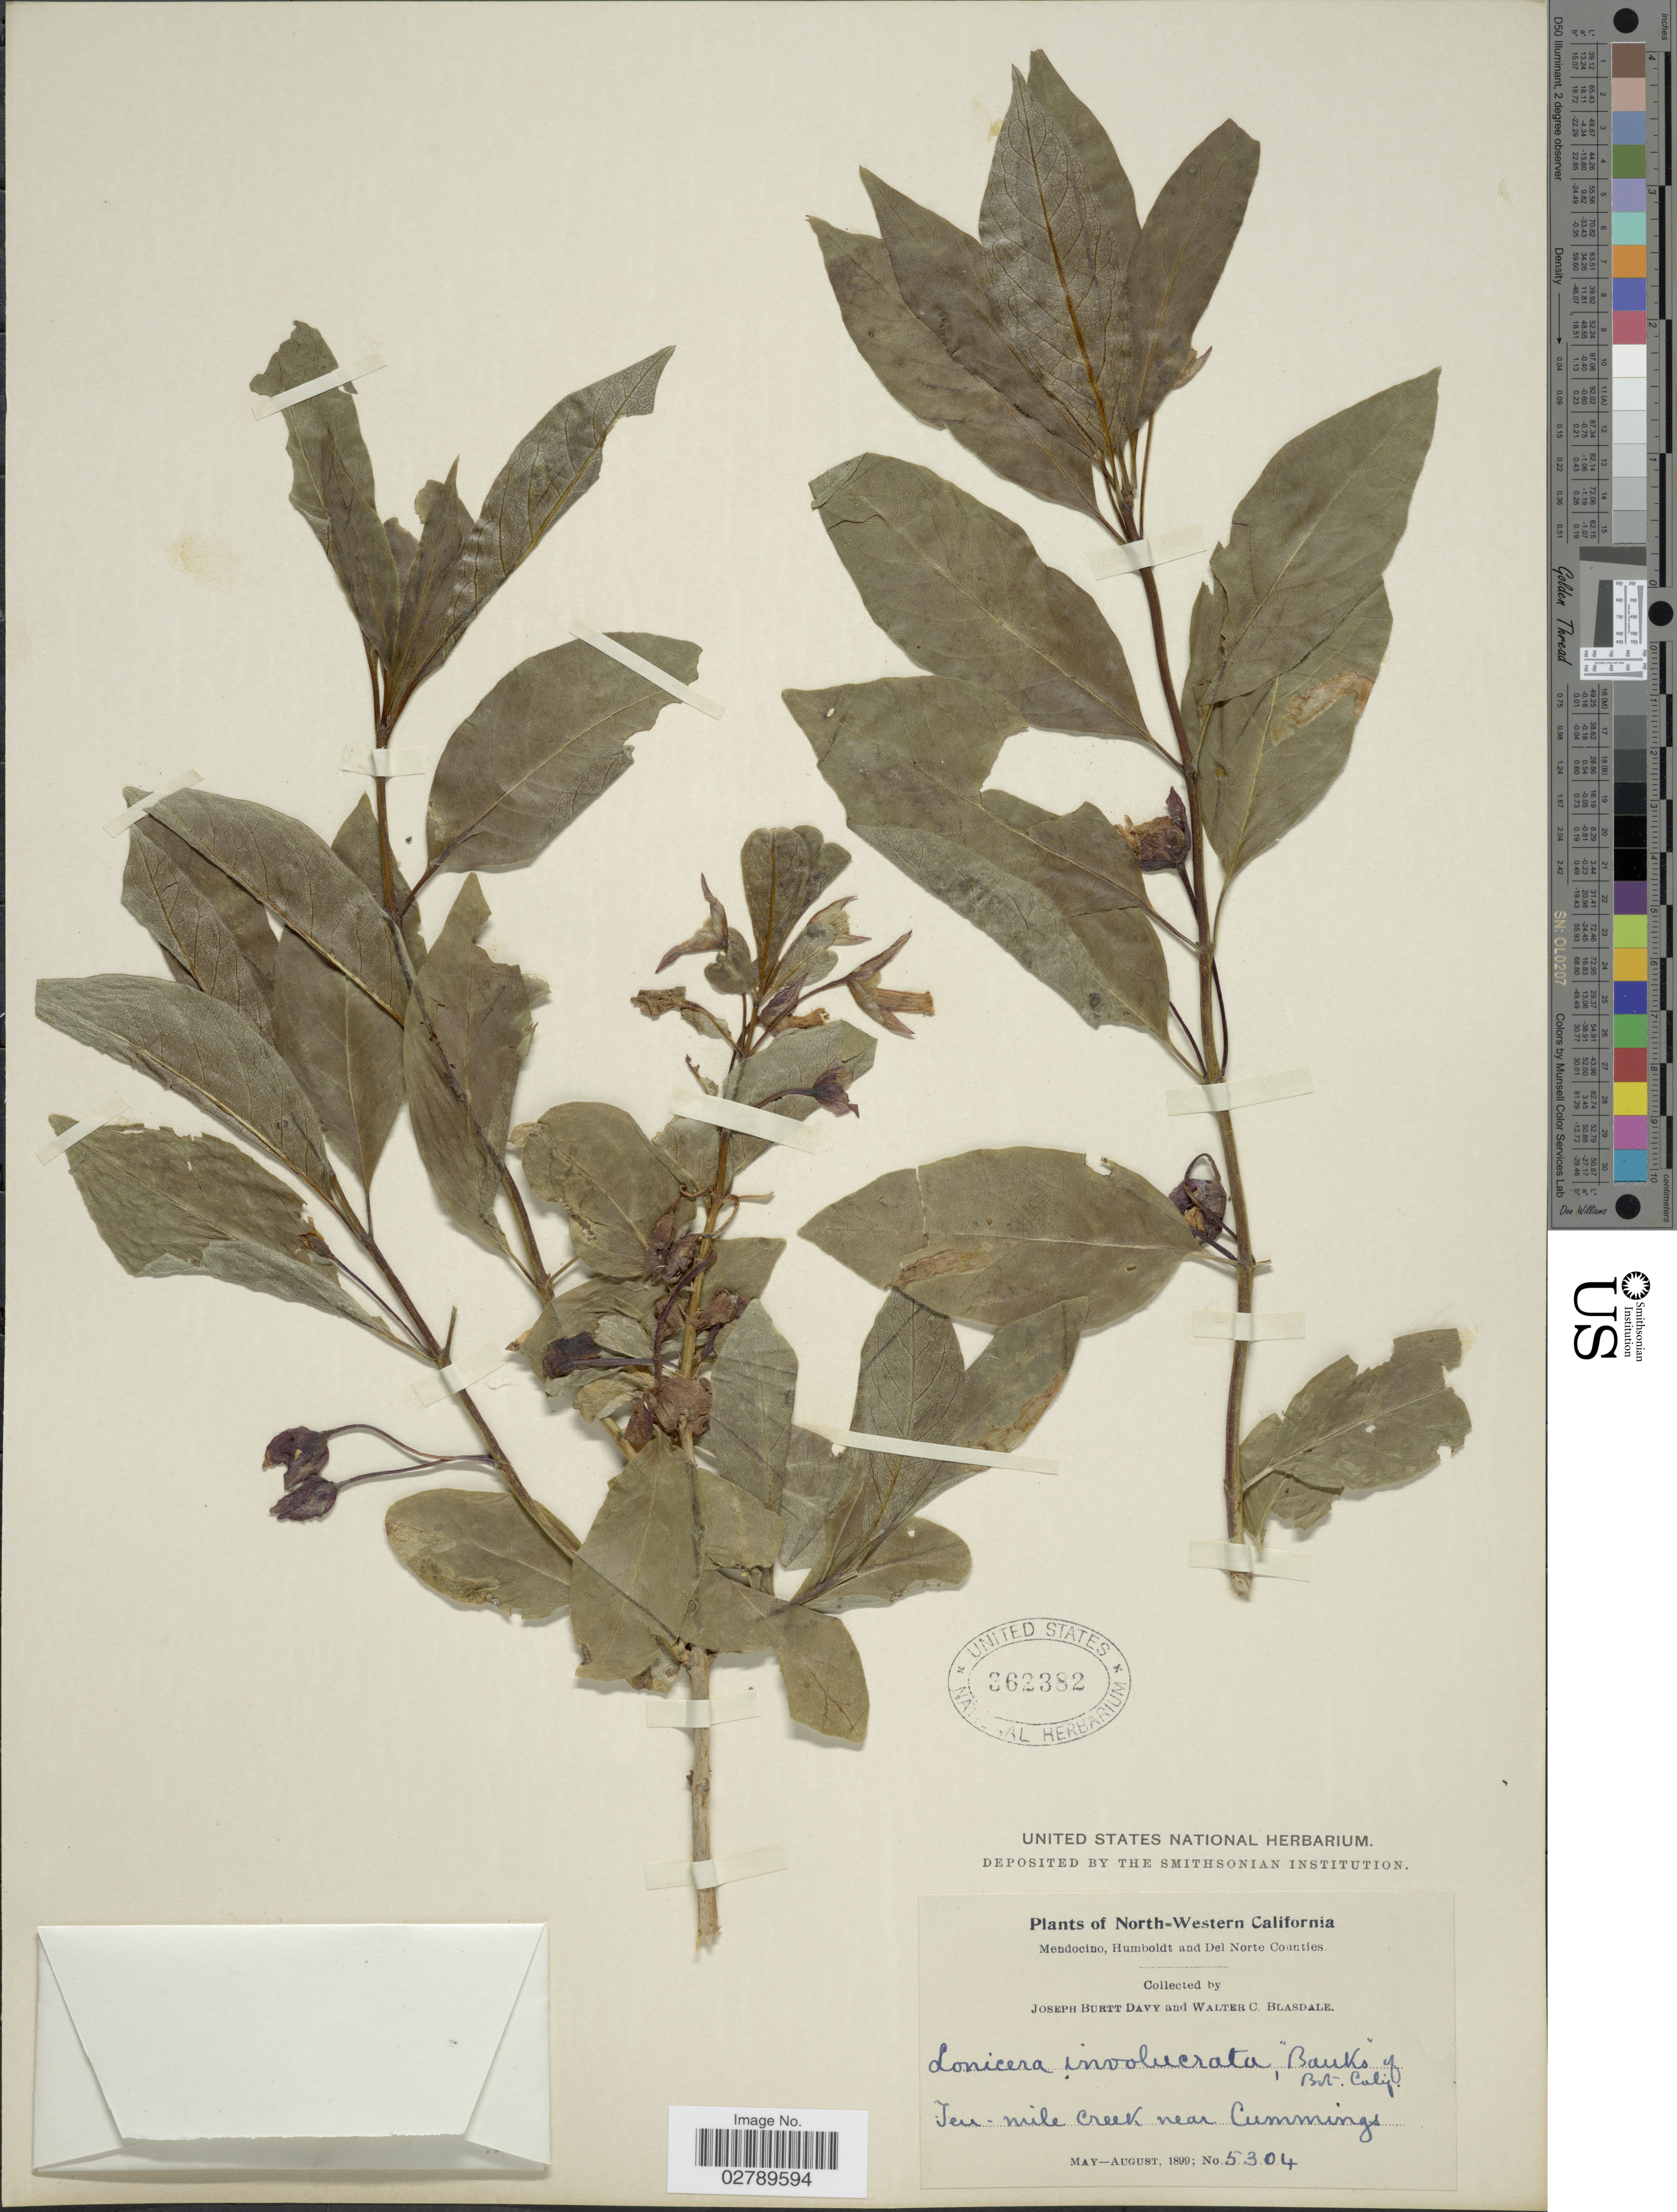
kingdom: Plantae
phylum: Tracheophyta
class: Magnoliopsida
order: Dipsacales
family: Caprifoliaceae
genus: Lonicera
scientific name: Lonicera involucrata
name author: (Richardson) Banks ex Spreng.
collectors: J. Burtt Davy & W. Blasdale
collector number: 5304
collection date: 1899-05/1899-08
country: United States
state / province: California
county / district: Mendocino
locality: North-Western California. Mendocino, Humboldt and Del Norte Counties. Ten-mile Creek near Cummings.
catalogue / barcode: US 362382